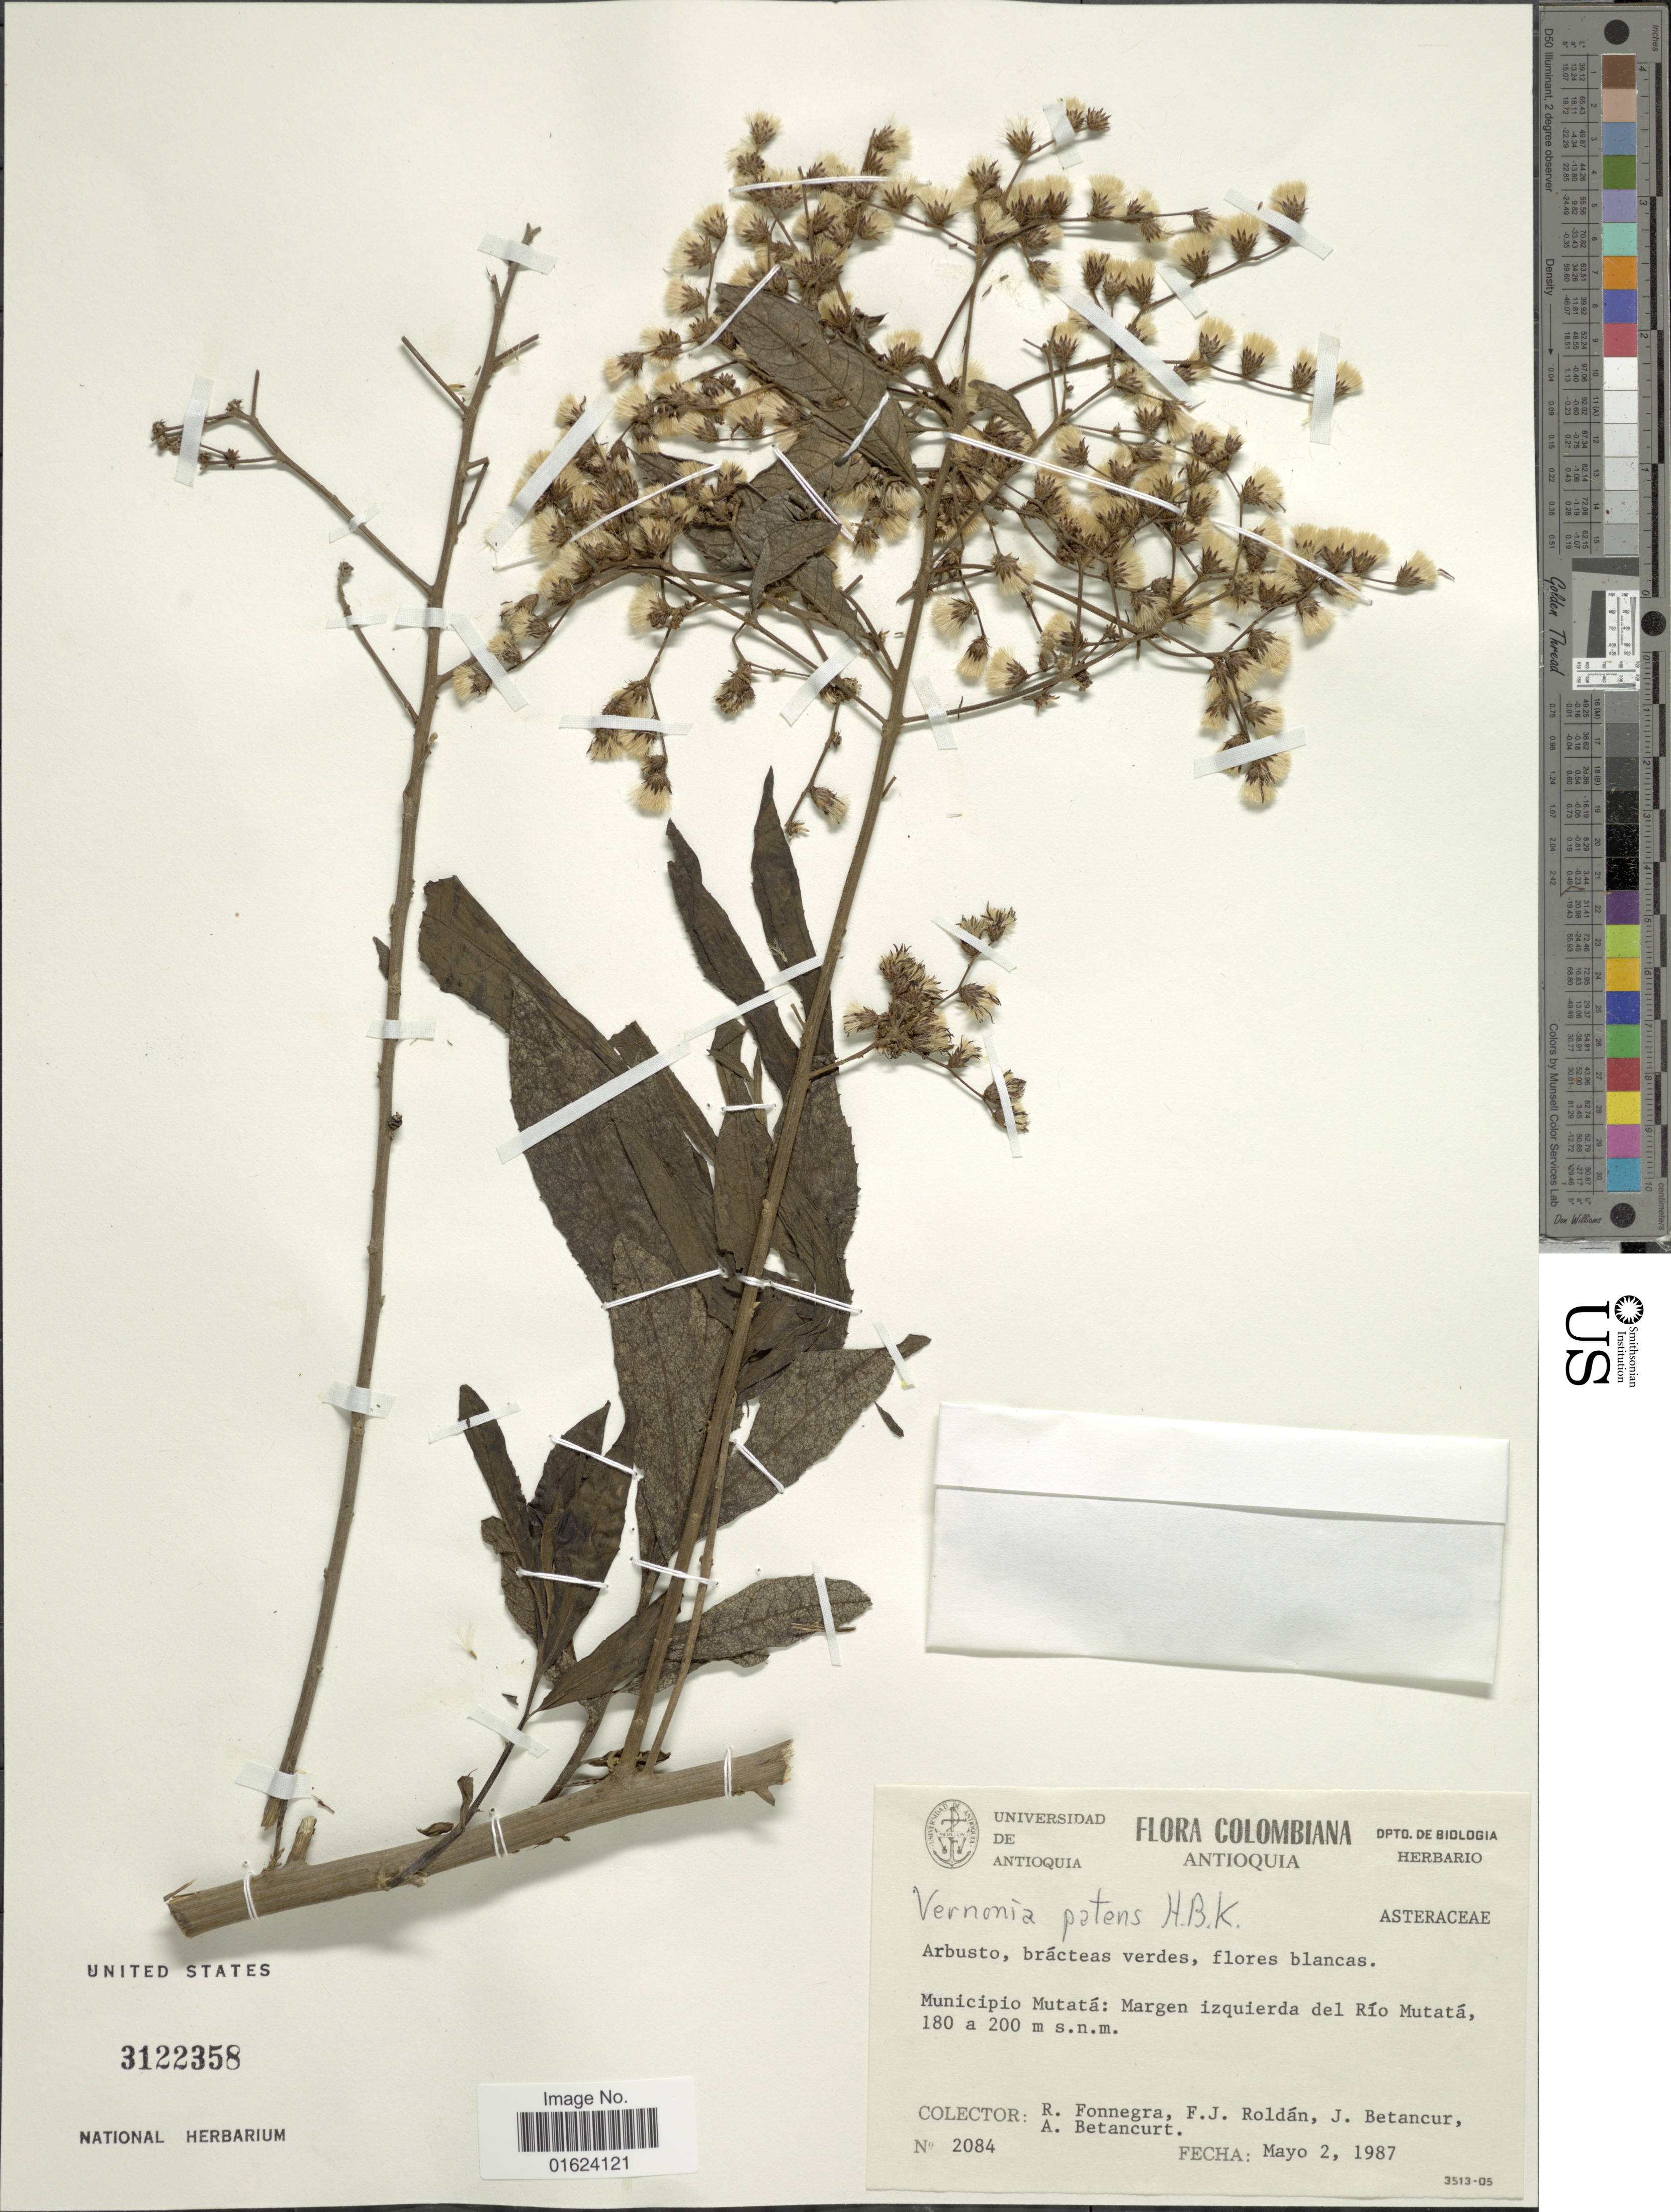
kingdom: Plantae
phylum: Tracheophyta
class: Magnoliopsida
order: Asterales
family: Asteraceae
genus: Vernonanthura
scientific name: Vernonanthura patens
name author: (Kunth) H. Rob.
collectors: R. Fonnegra, F. J. Roldán, J. Betancur & A. Betancurt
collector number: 2084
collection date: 1987-05-02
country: Colombia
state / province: Antioquia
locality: Municipio Mutata: Margen izquierda del Rio Mutata.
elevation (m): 180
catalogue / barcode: US 3122358